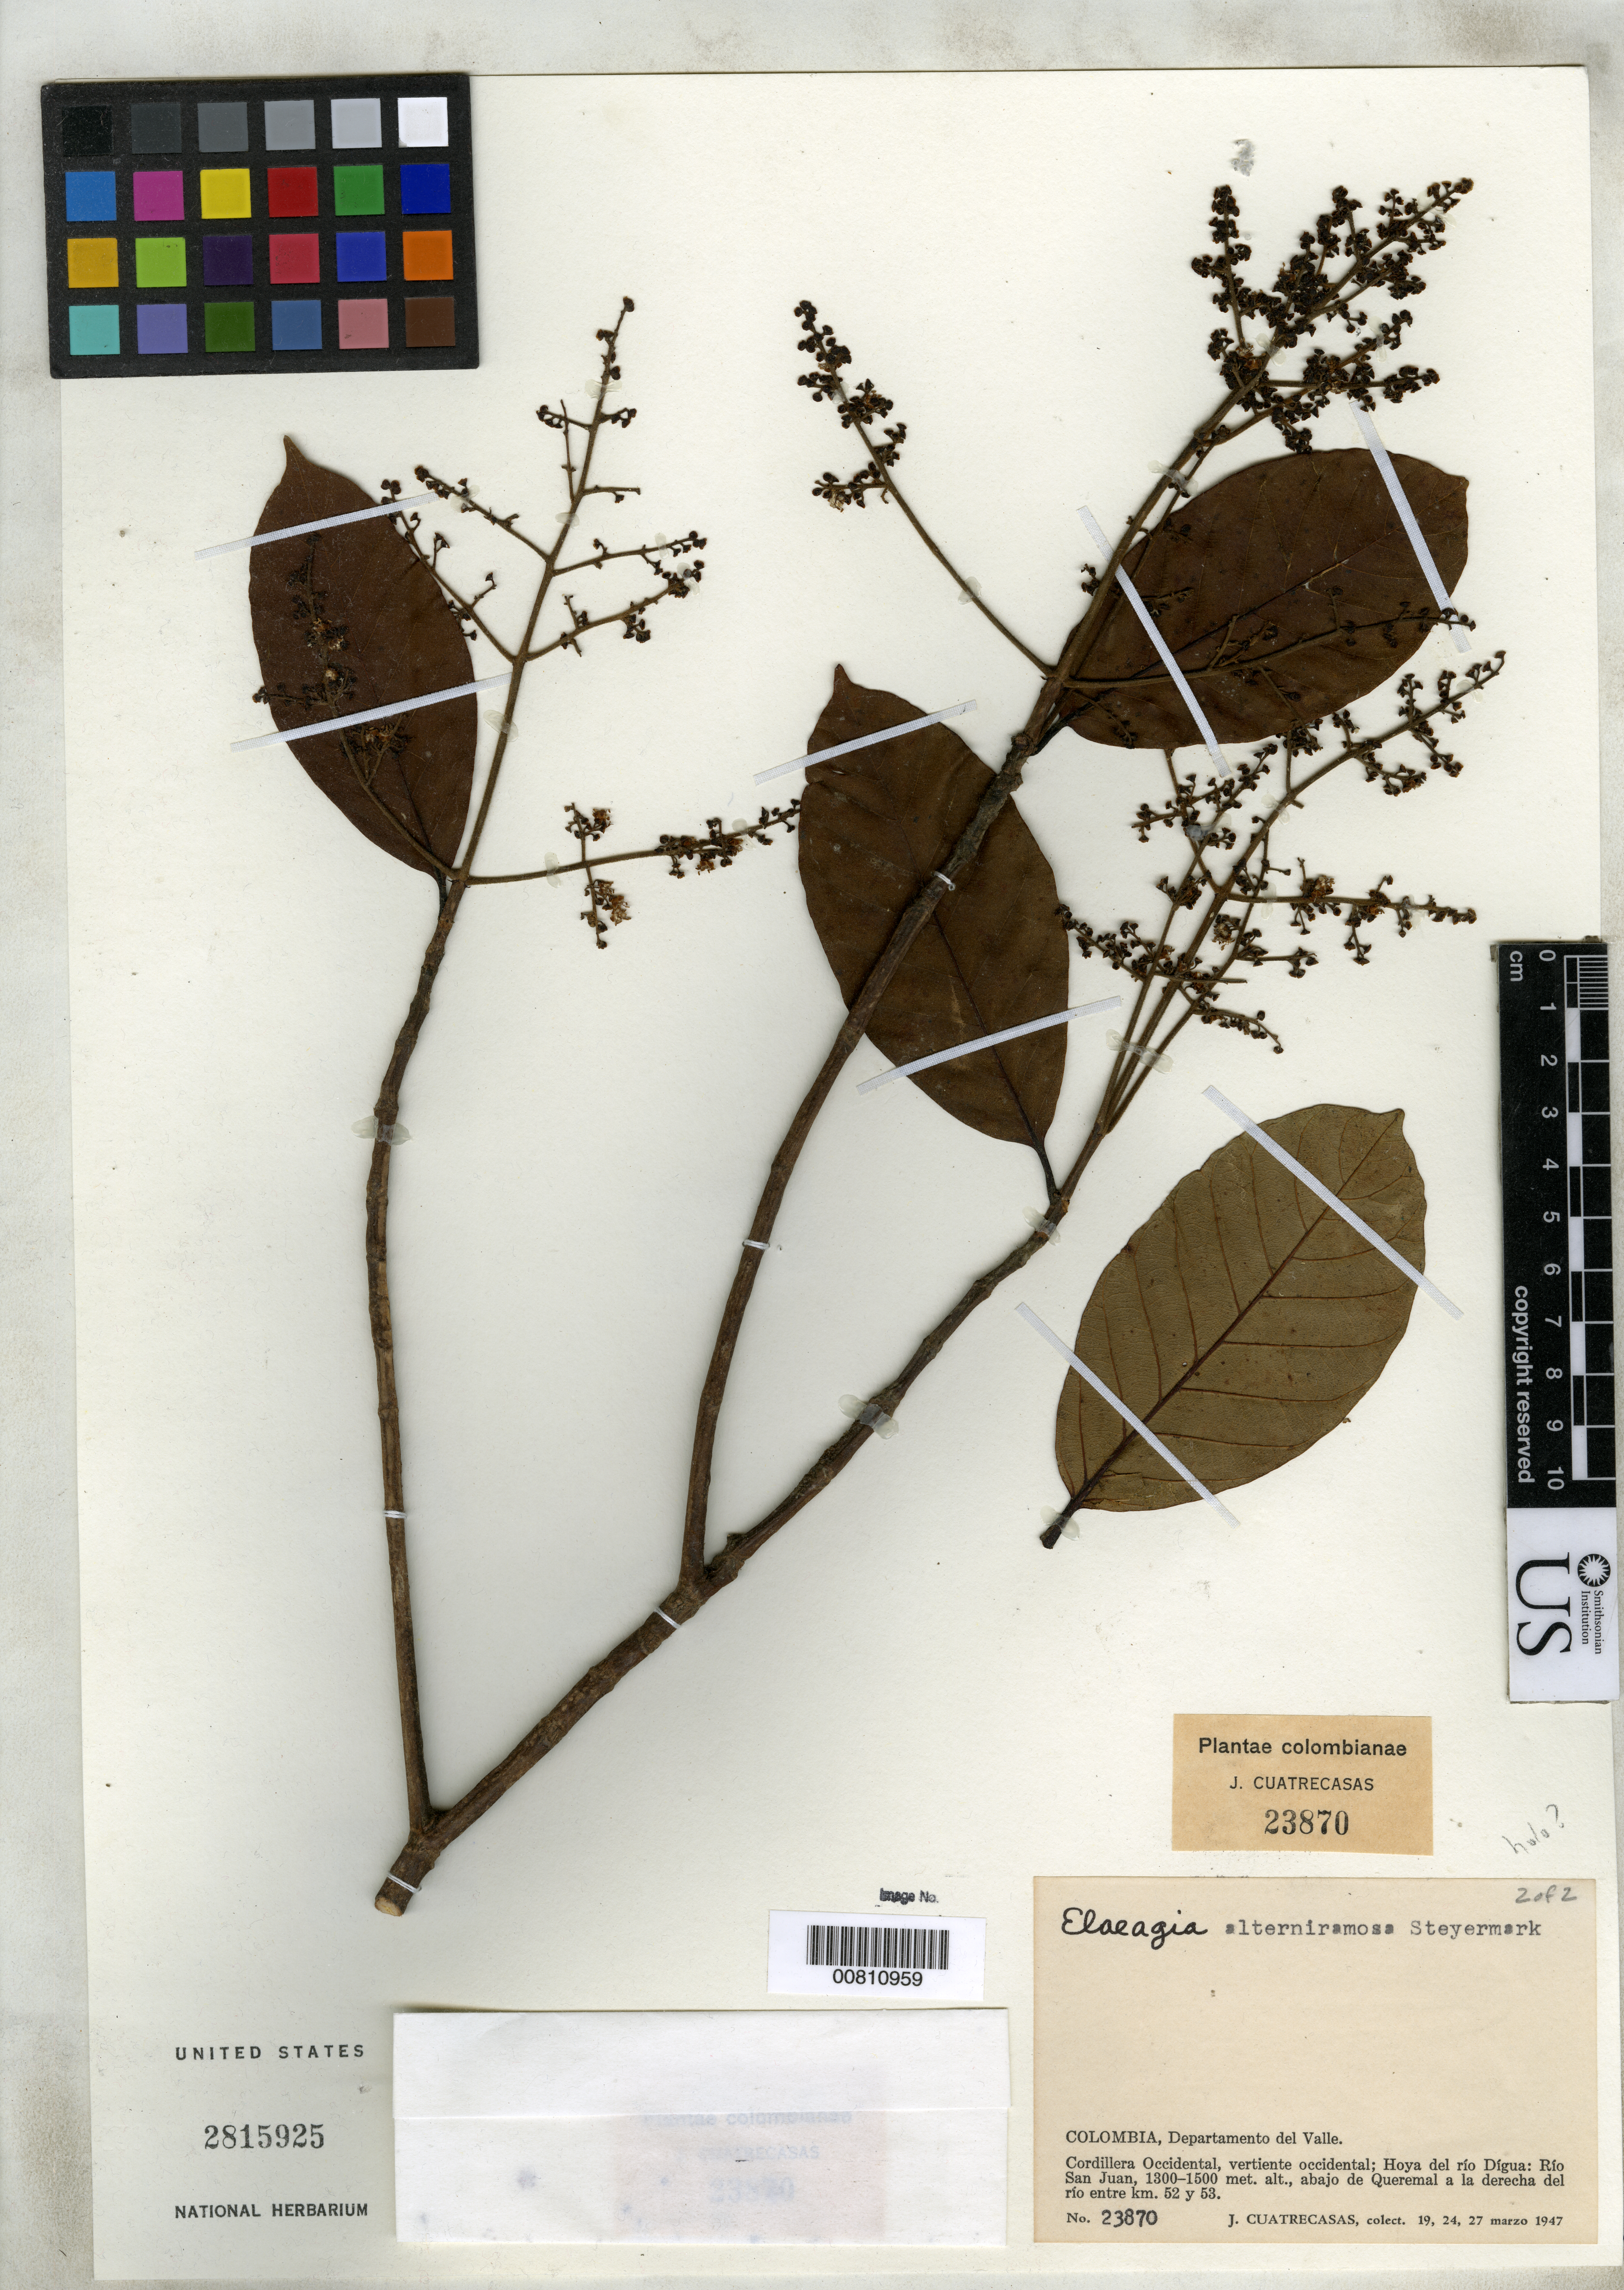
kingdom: Plantae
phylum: Tracheophyta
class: Magnoliopsida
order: Gentianales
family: Rubiaceae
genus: Elaeagia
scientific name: Elaeagia alterniramosa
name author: Steyerm.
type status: Possible Holotype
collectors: J. Cuatrecasas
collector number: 23870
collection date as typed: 19 Mar 1947 to 27 Mar 1947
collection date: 1947-03-19/1947-03-27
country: Colombia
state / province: Valle del Cauca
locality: Colombia, Departamento del Valle. Cordillera Occidental, vertiente occidental; Hoya del río Dígua: Río San Juan, abajo de Queremal a la derecha del río entre km. 52 y 53.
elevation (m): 1300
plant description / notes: Not annotated or otherwise indicated as holotype, but presumably the holotype as these two sheets comprise the only duplicate found so far at US.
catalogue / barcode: US 2815925